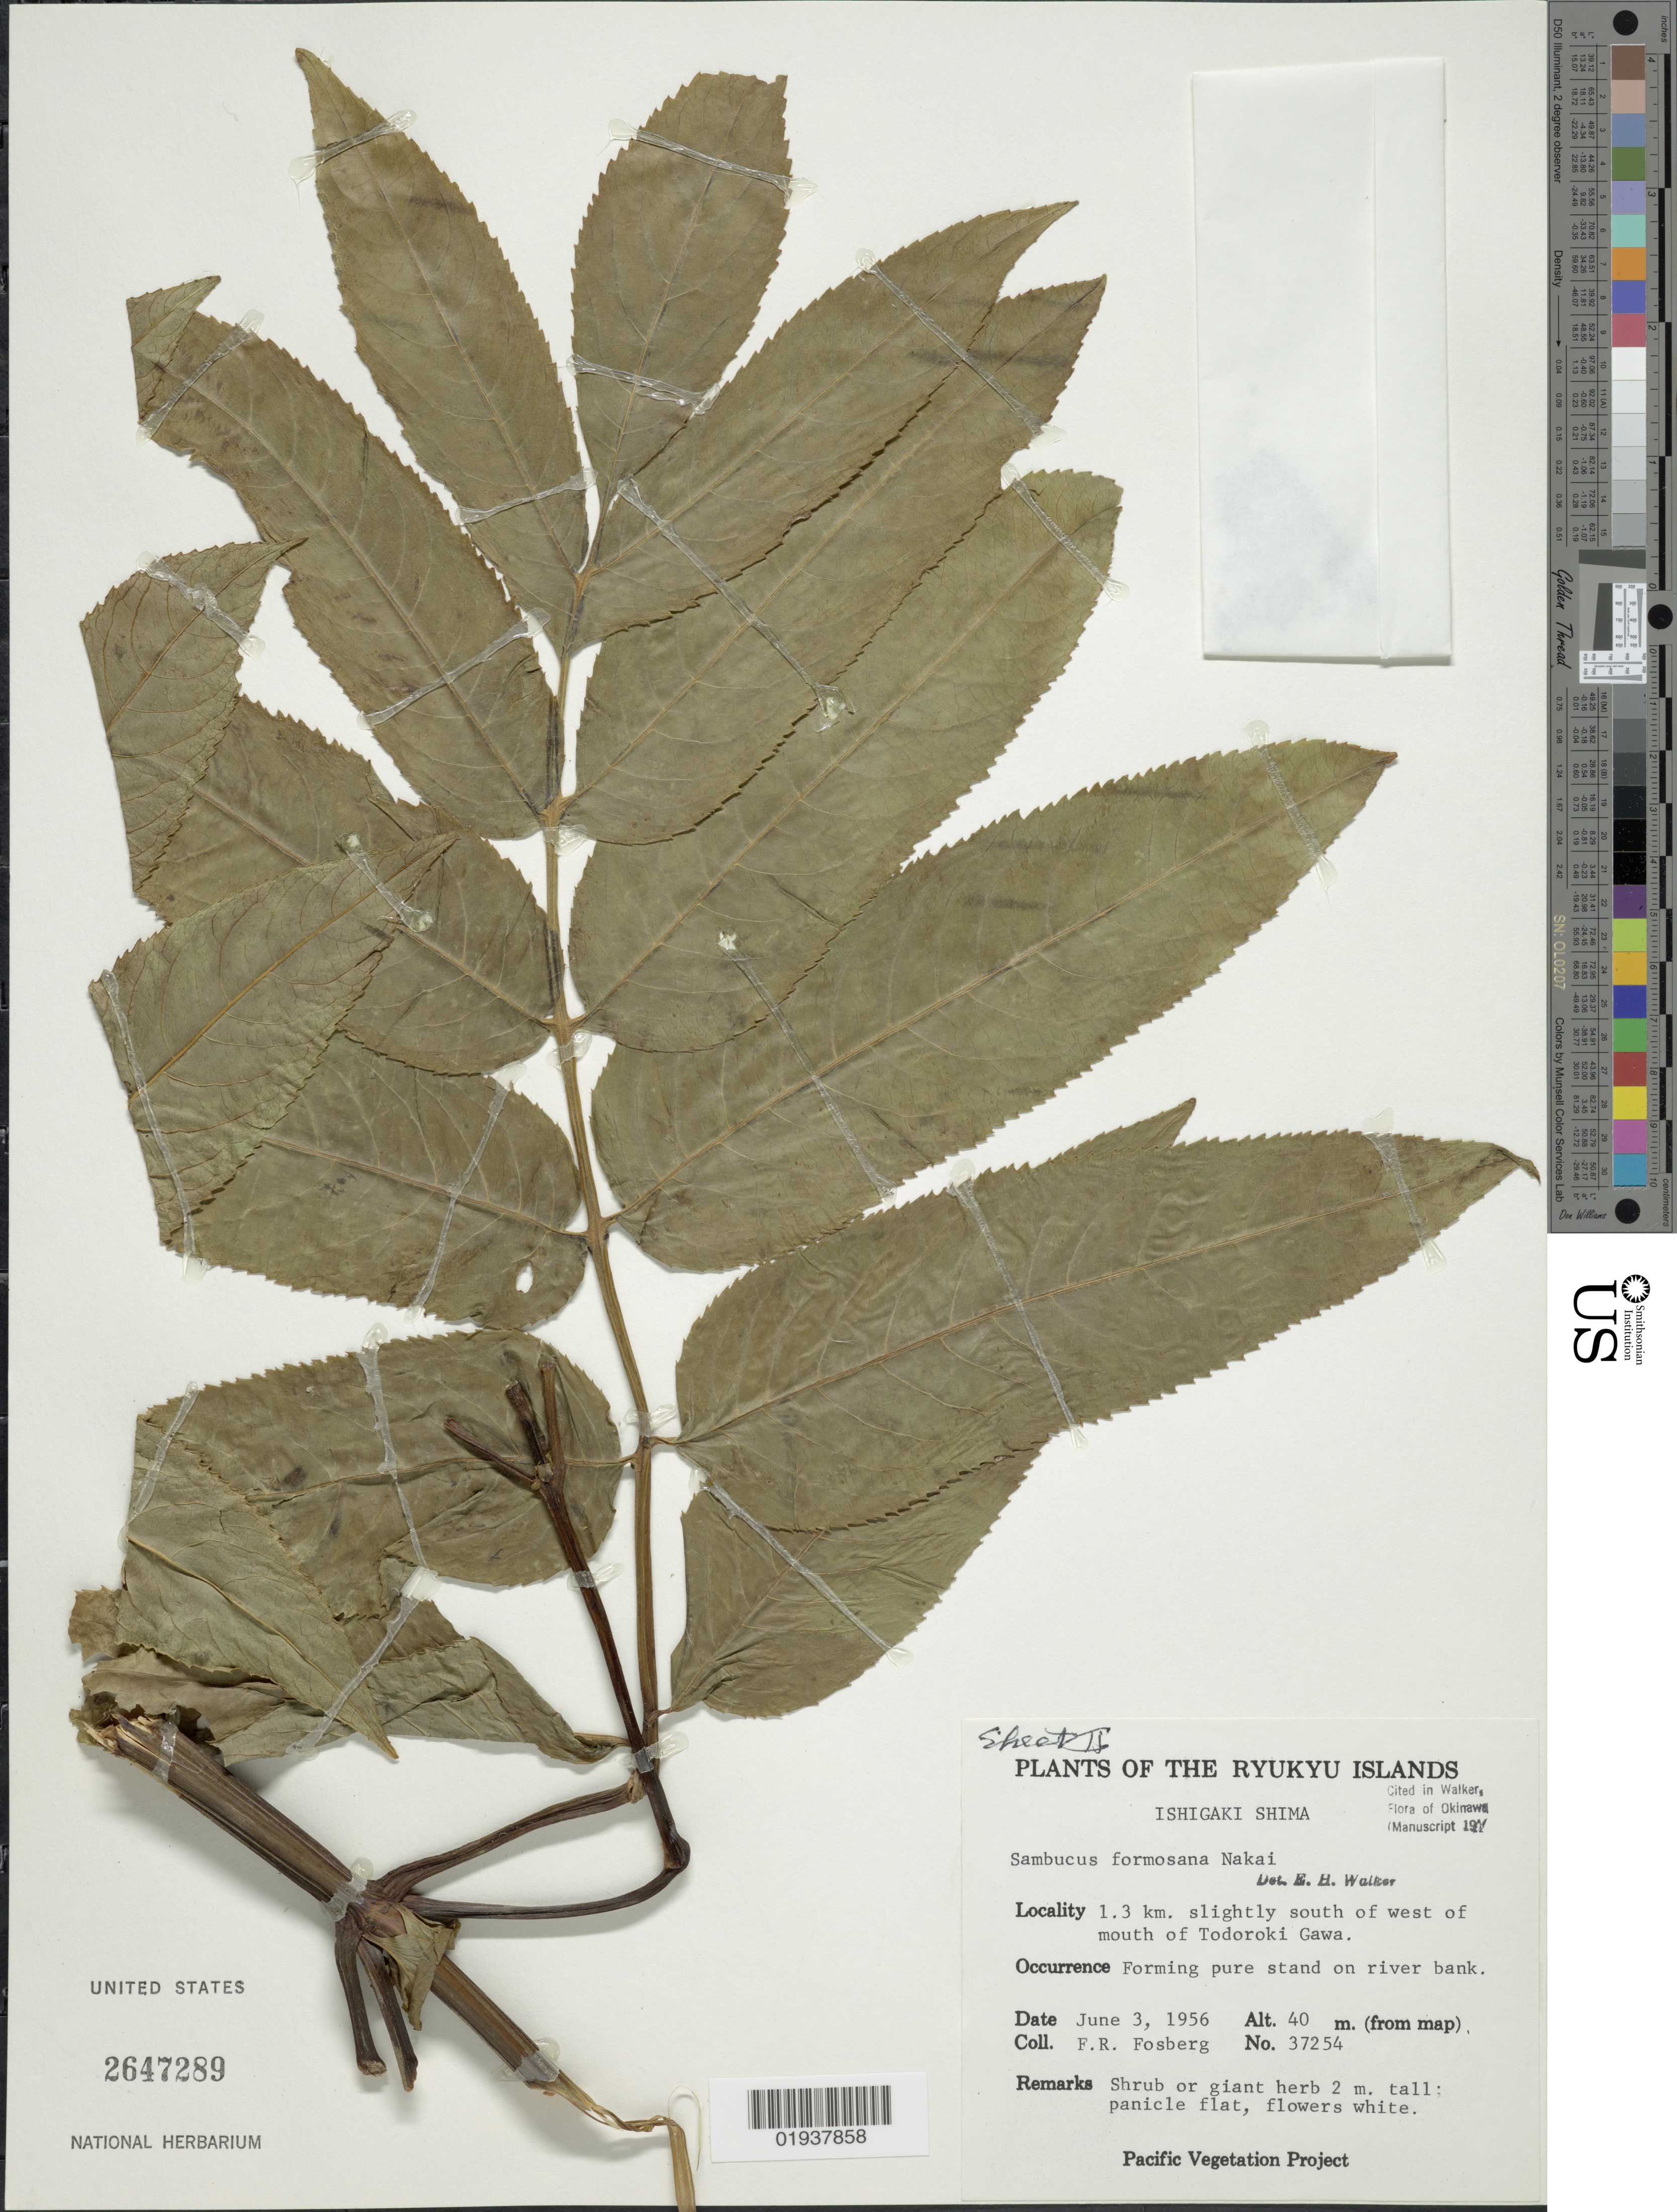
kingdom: Plantae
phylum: Tracheophyta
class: Magnoliopsida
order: Dipsacales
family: Viburnaceae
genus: Sambucus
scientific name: Sambucus javanica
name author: Blume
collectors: F. R. Fosberg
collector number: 37254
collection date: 1956-06-03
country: Japan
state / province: Okinawa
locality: Ryuku Islands. Ishigaki Shima. 1.3 km. slightly south of west of mouth of Todoroki Gawa.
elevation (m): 40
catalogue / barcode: US 2647289